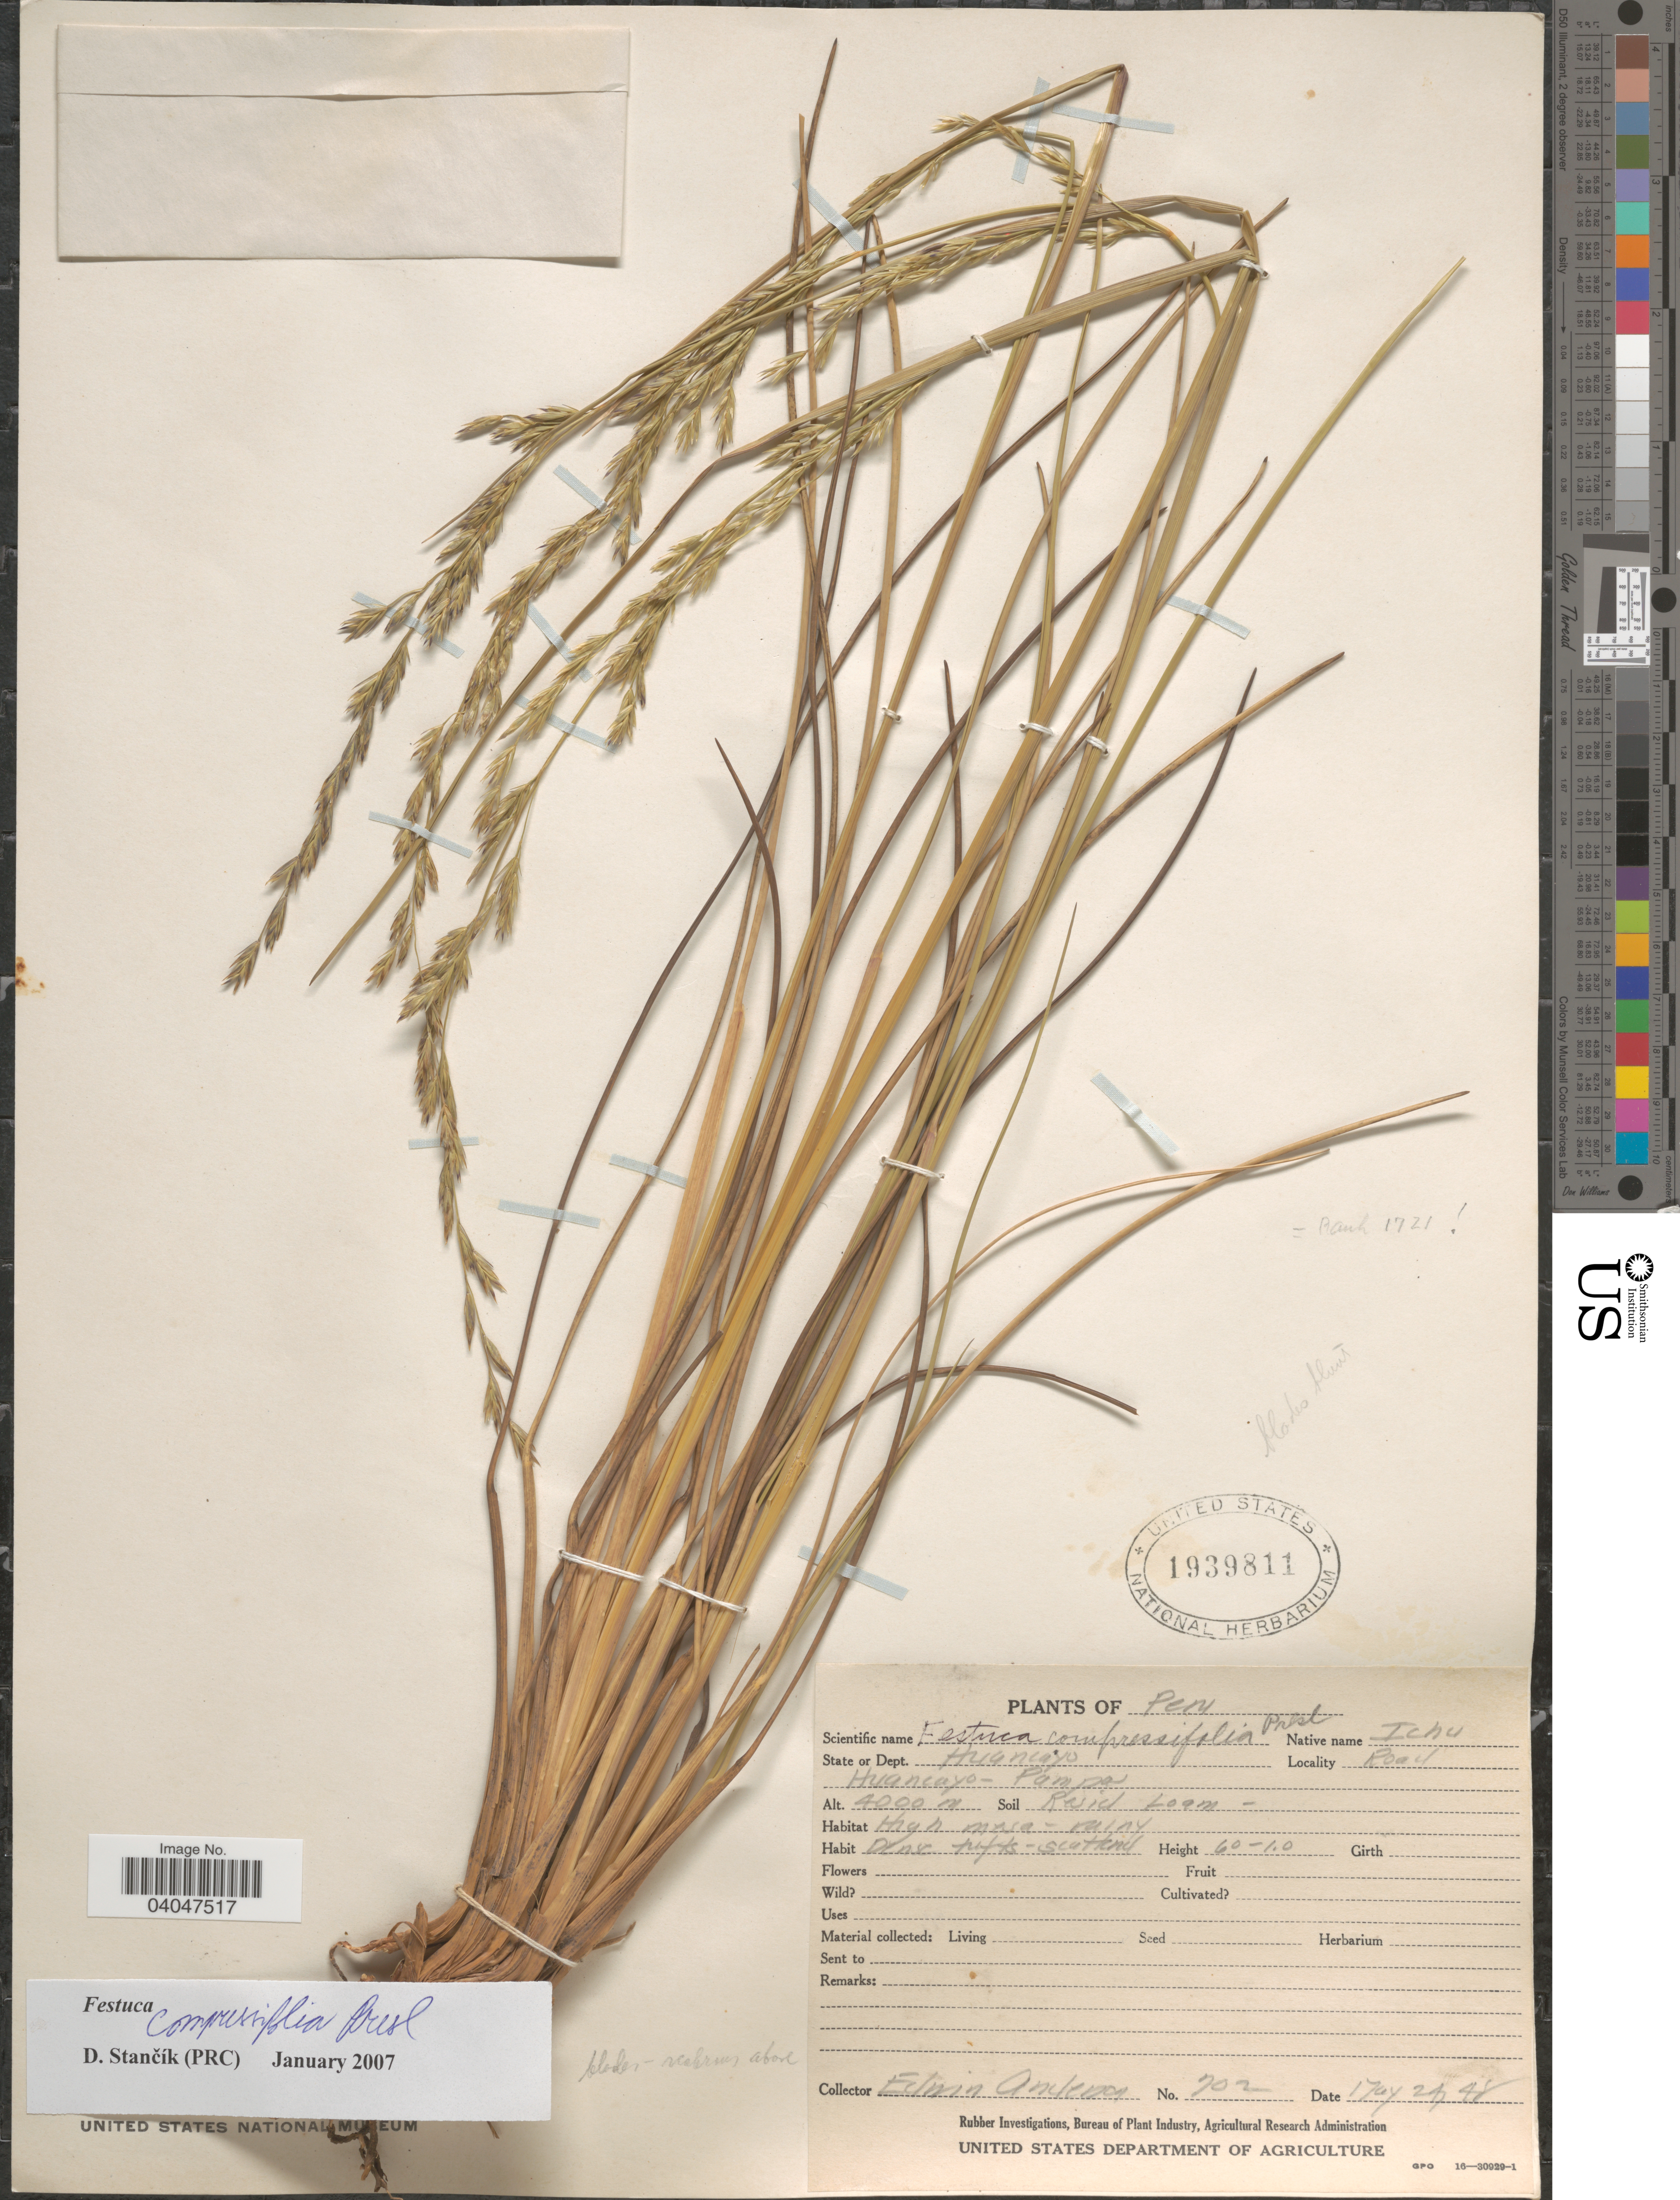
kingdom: Plantae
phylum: Tracheophyta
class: Liliopsida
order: Poales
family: Poaceae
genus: Festuca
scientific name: Festuca compressifolia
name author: J. Presl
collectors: E. Anderson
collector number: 702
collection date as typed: Transcribed d/m/y: 24/5/48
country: Peru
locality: Dept. Huancayo. Huancayo - Pampa.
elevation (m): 4000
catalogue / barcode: US 1939811